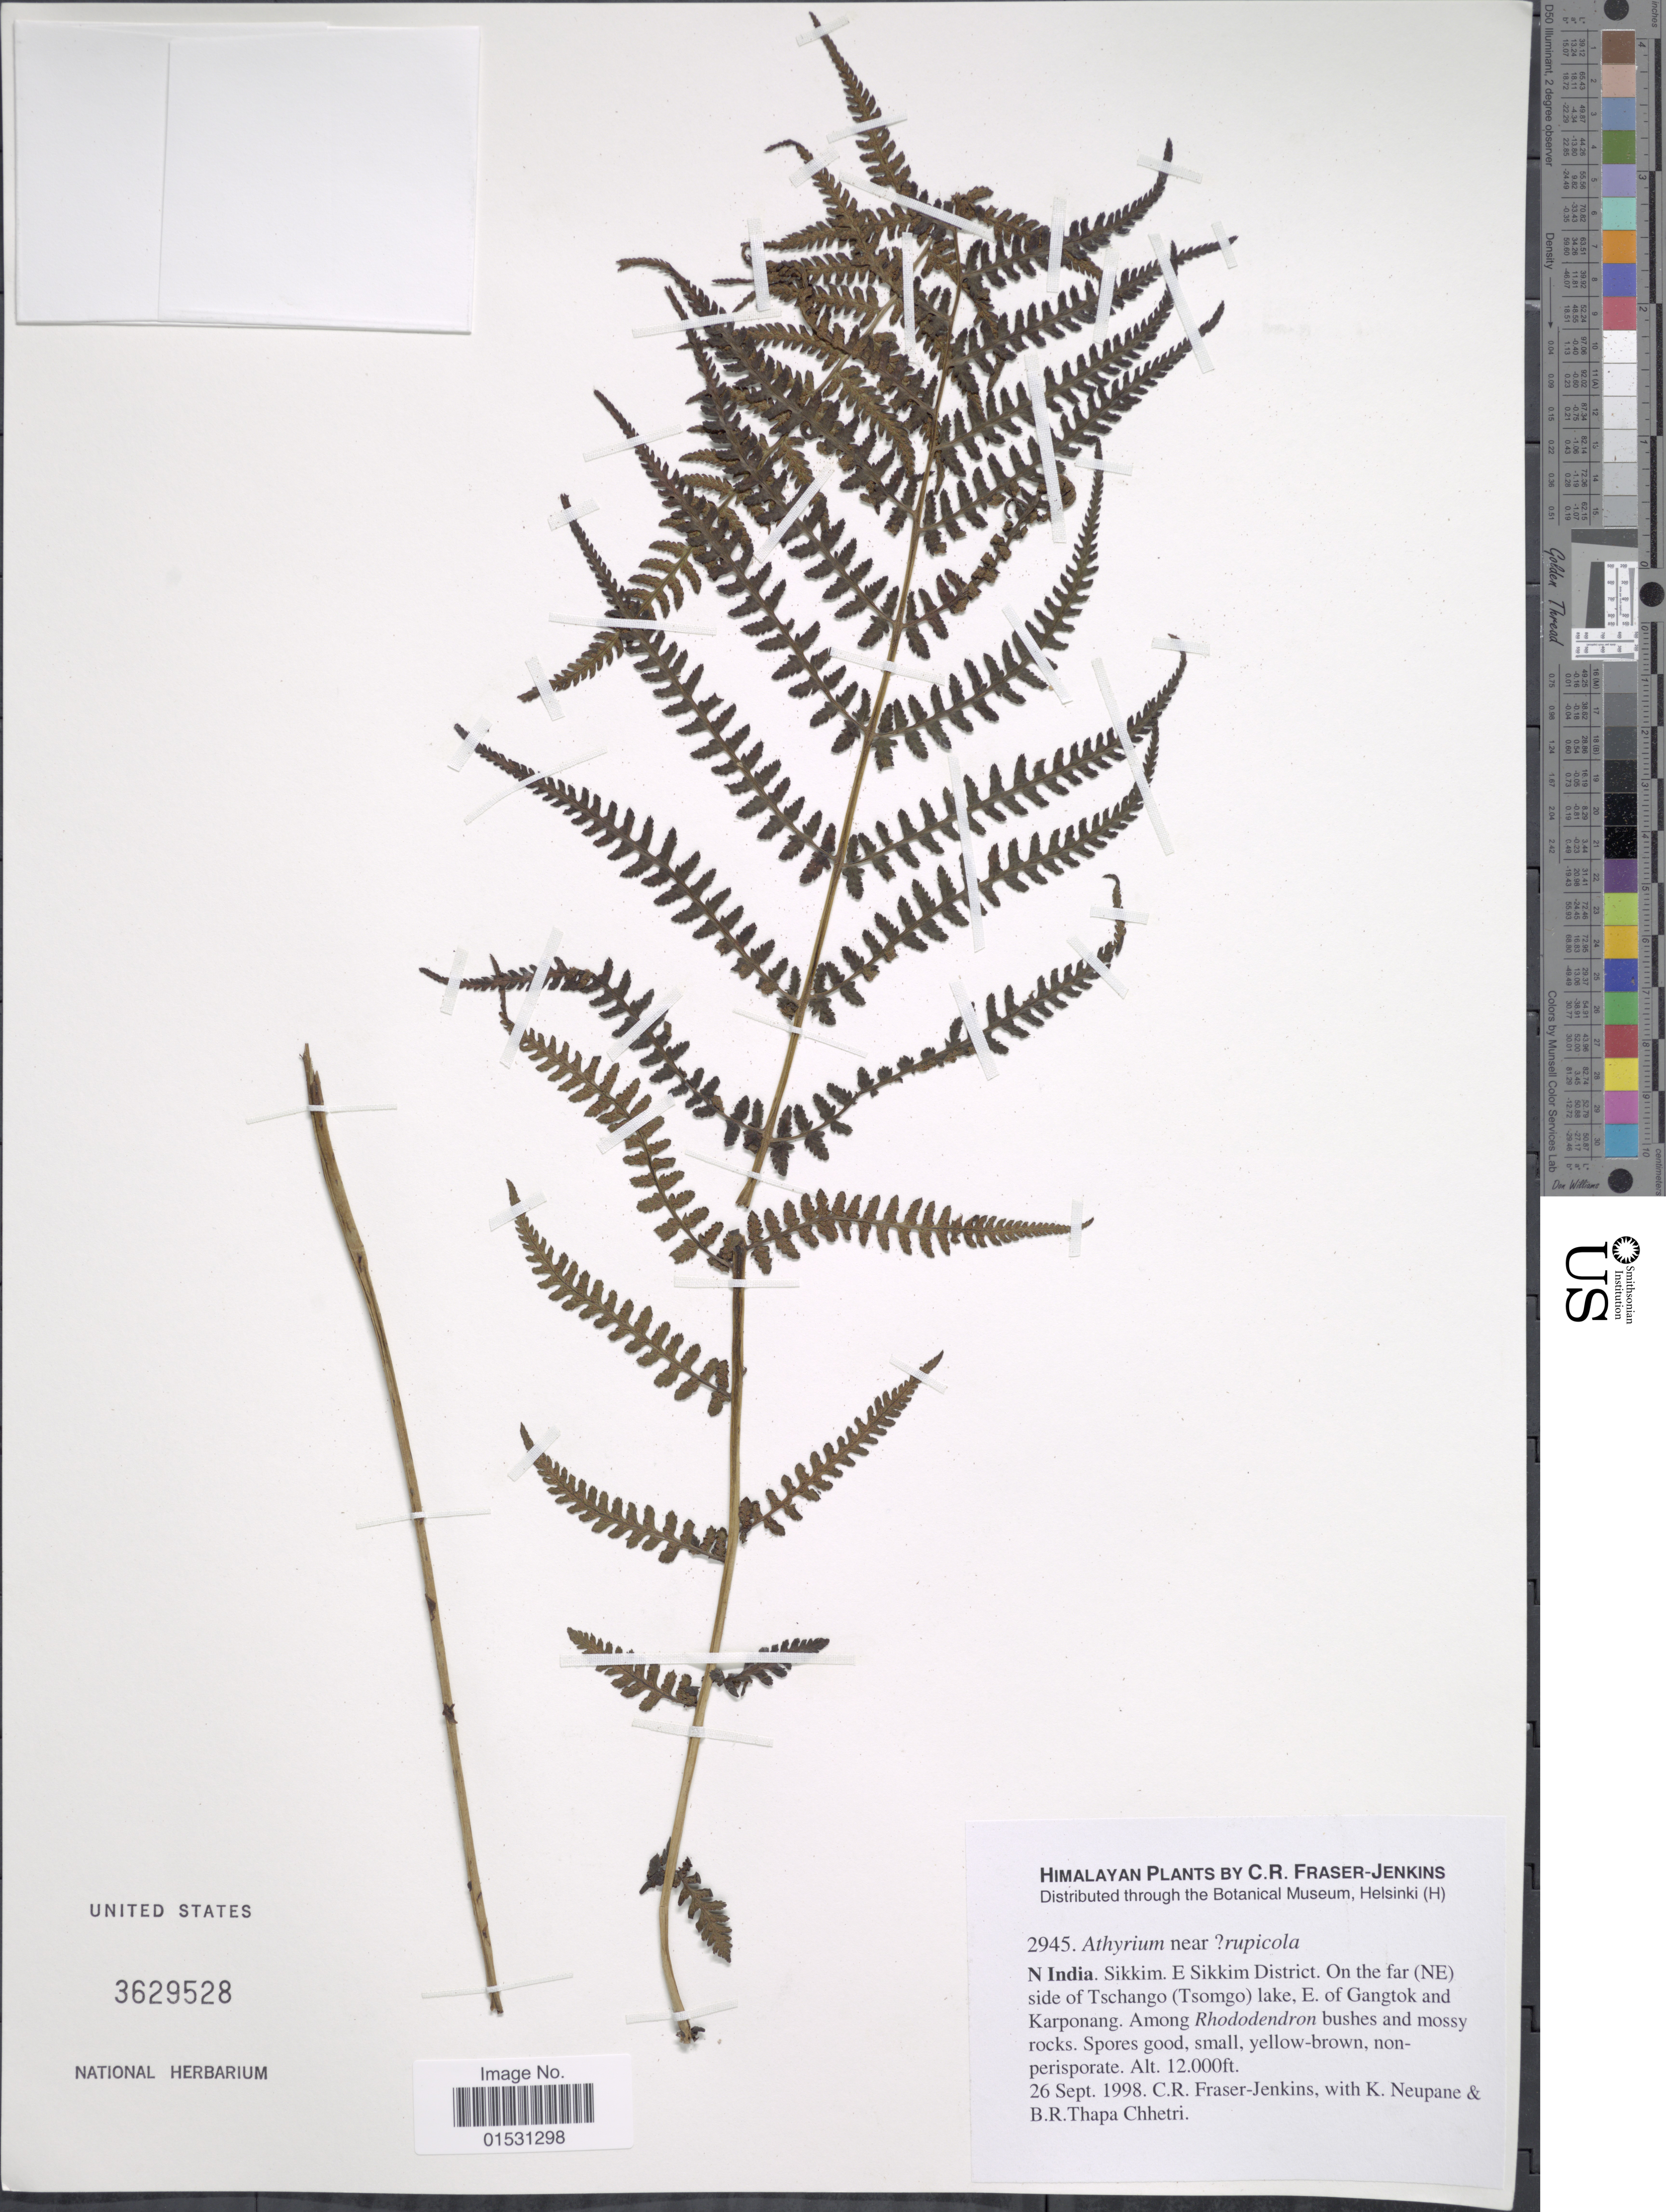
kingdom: Plantae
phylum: Tracheophyta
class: Polypodiopsida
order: Polypodiales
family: Athyriaceae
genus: Athyrium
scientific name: Athyrium sp.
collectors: C. R. Fraser-Jenkins, K. Neupane & B. Thapa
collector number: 2945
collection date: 1998-09-26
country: India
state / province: Sikkim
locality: Himalayan. N India. E Sikkim District. On the far (NE) side of Tschango (Tsomgo) lake, E. of Gangtok and Karponang.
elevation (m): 3658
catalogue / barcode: US 3629528